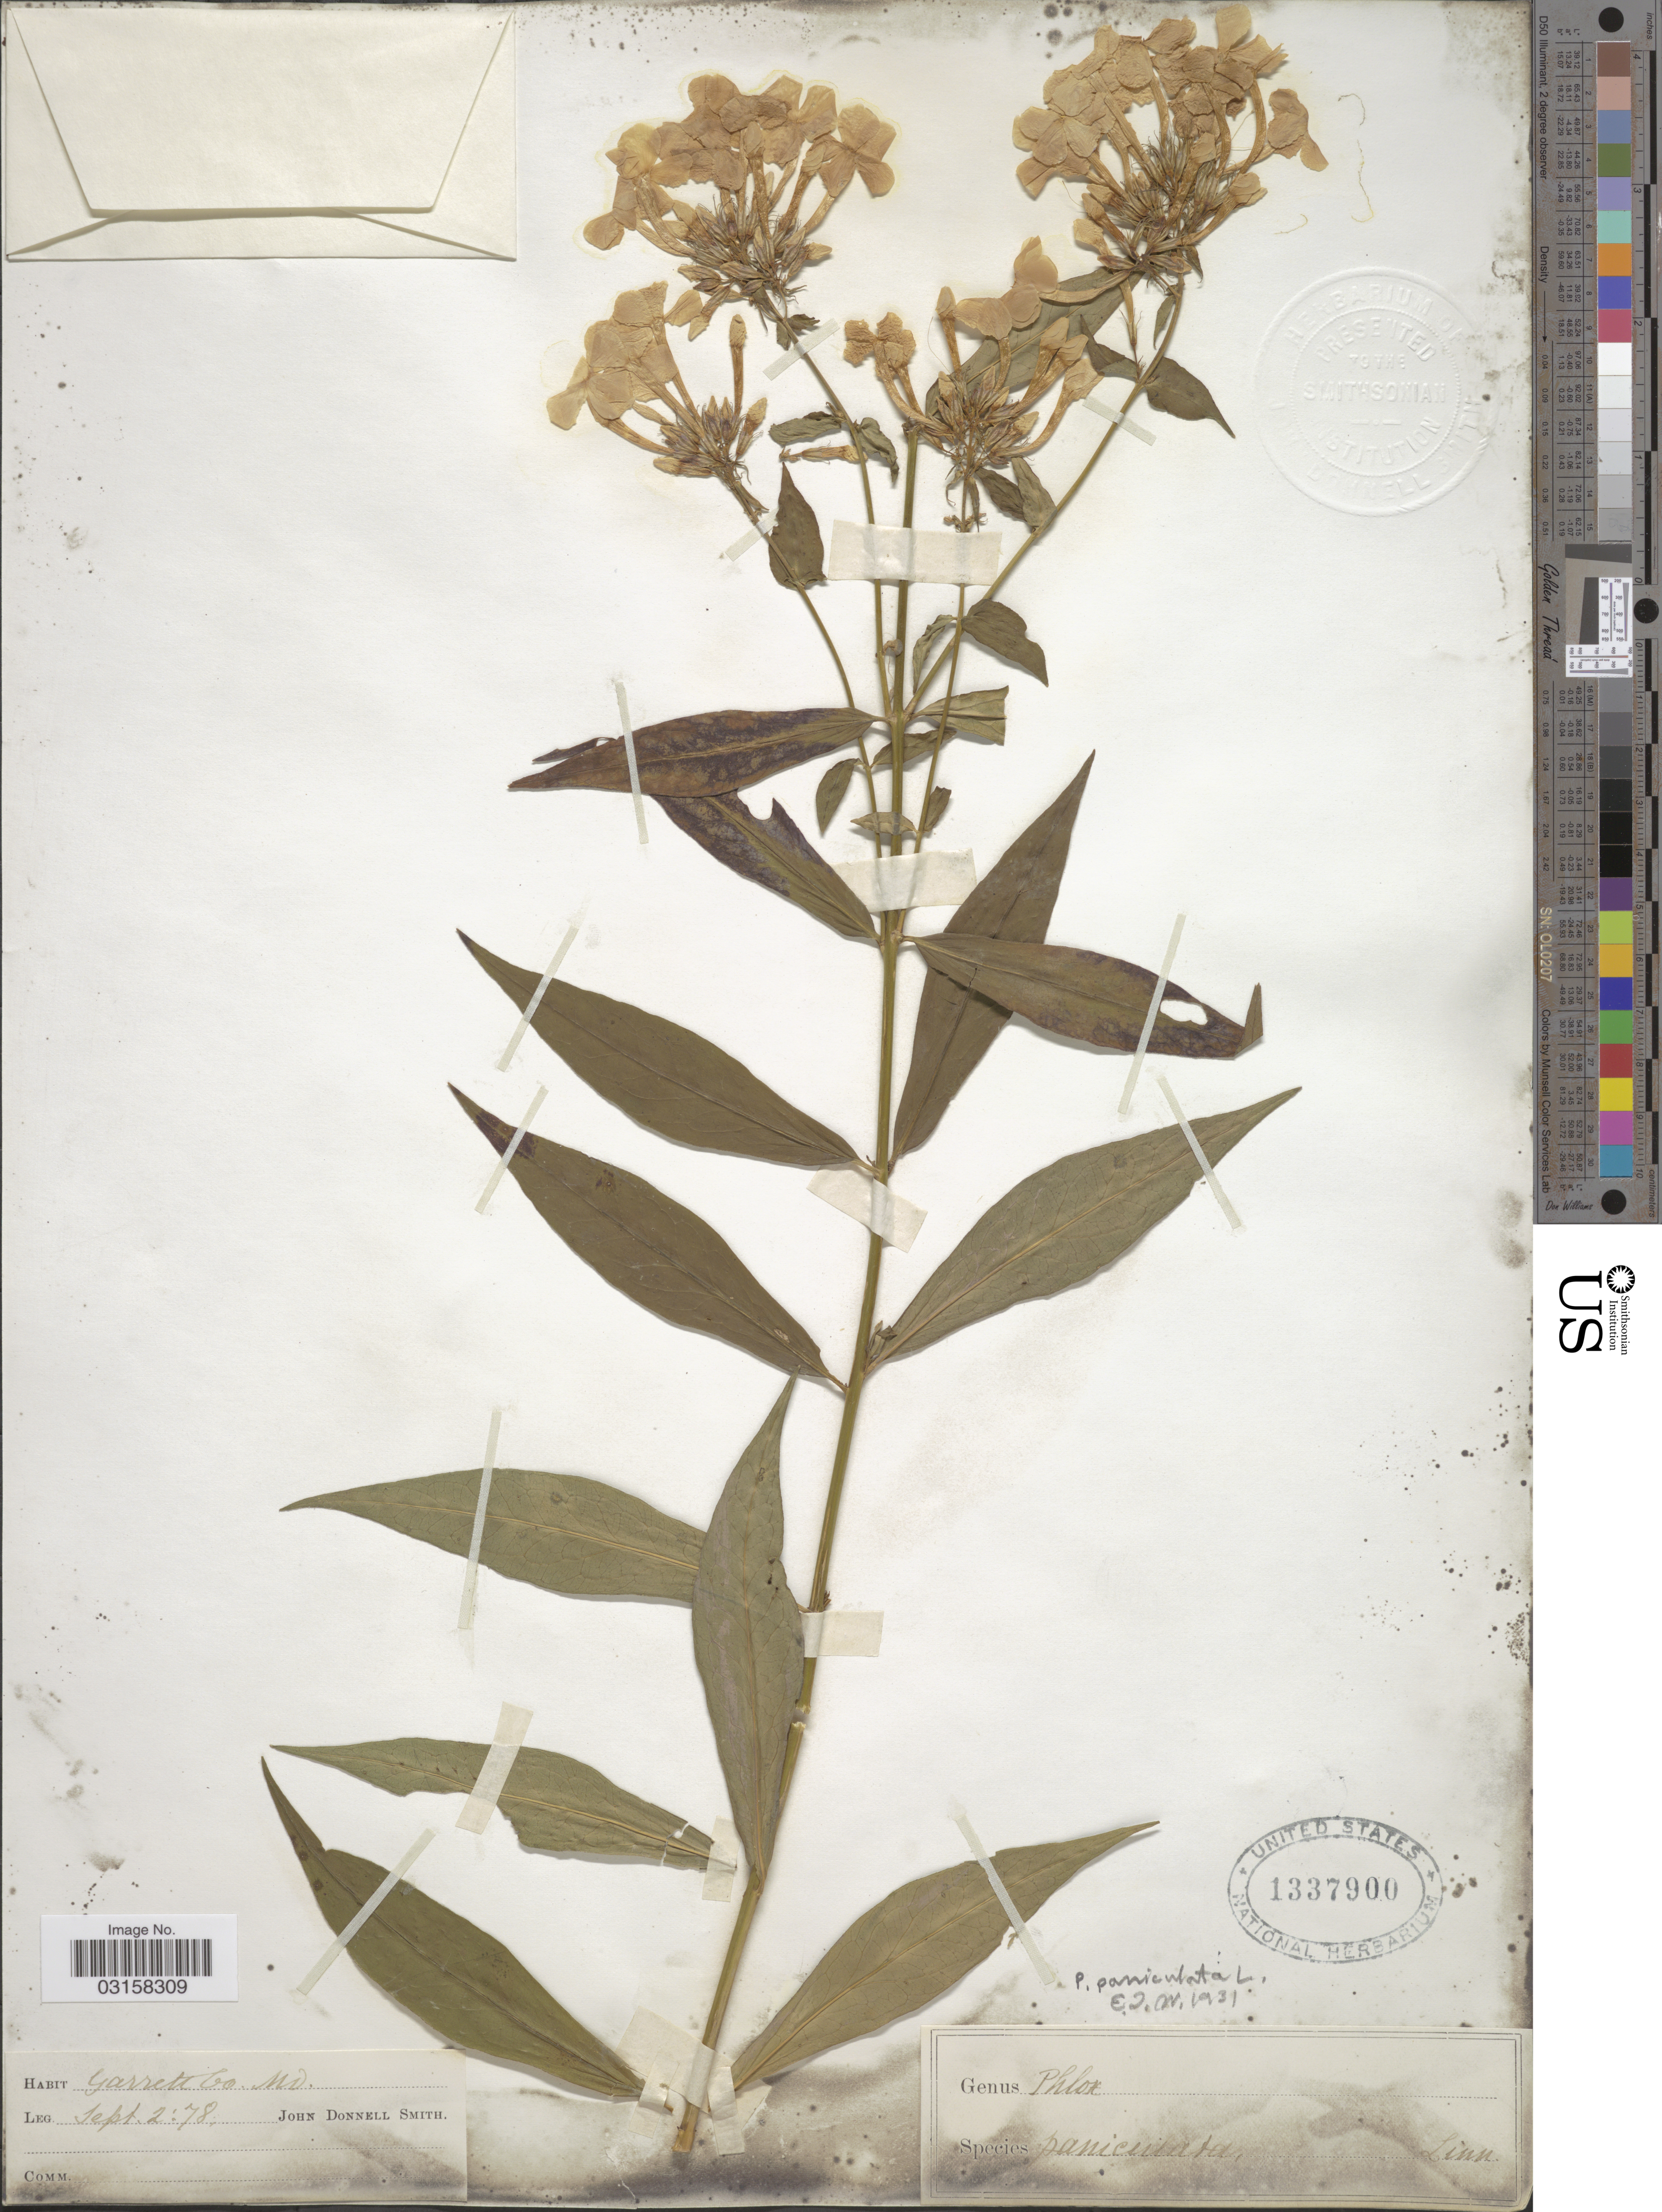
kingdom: Plantae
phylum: Tracheophyta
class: Magnoliopsida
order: Ericales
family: Polemoniaceae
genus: Phlox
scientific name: Phlox paniculata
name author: L.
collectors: J. Donnell Smith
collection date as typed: Transcribed d/m/y: 2/9/78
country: United States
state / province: Maryland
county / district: Garrett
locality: Garrett Co.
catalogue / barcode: US 1337900